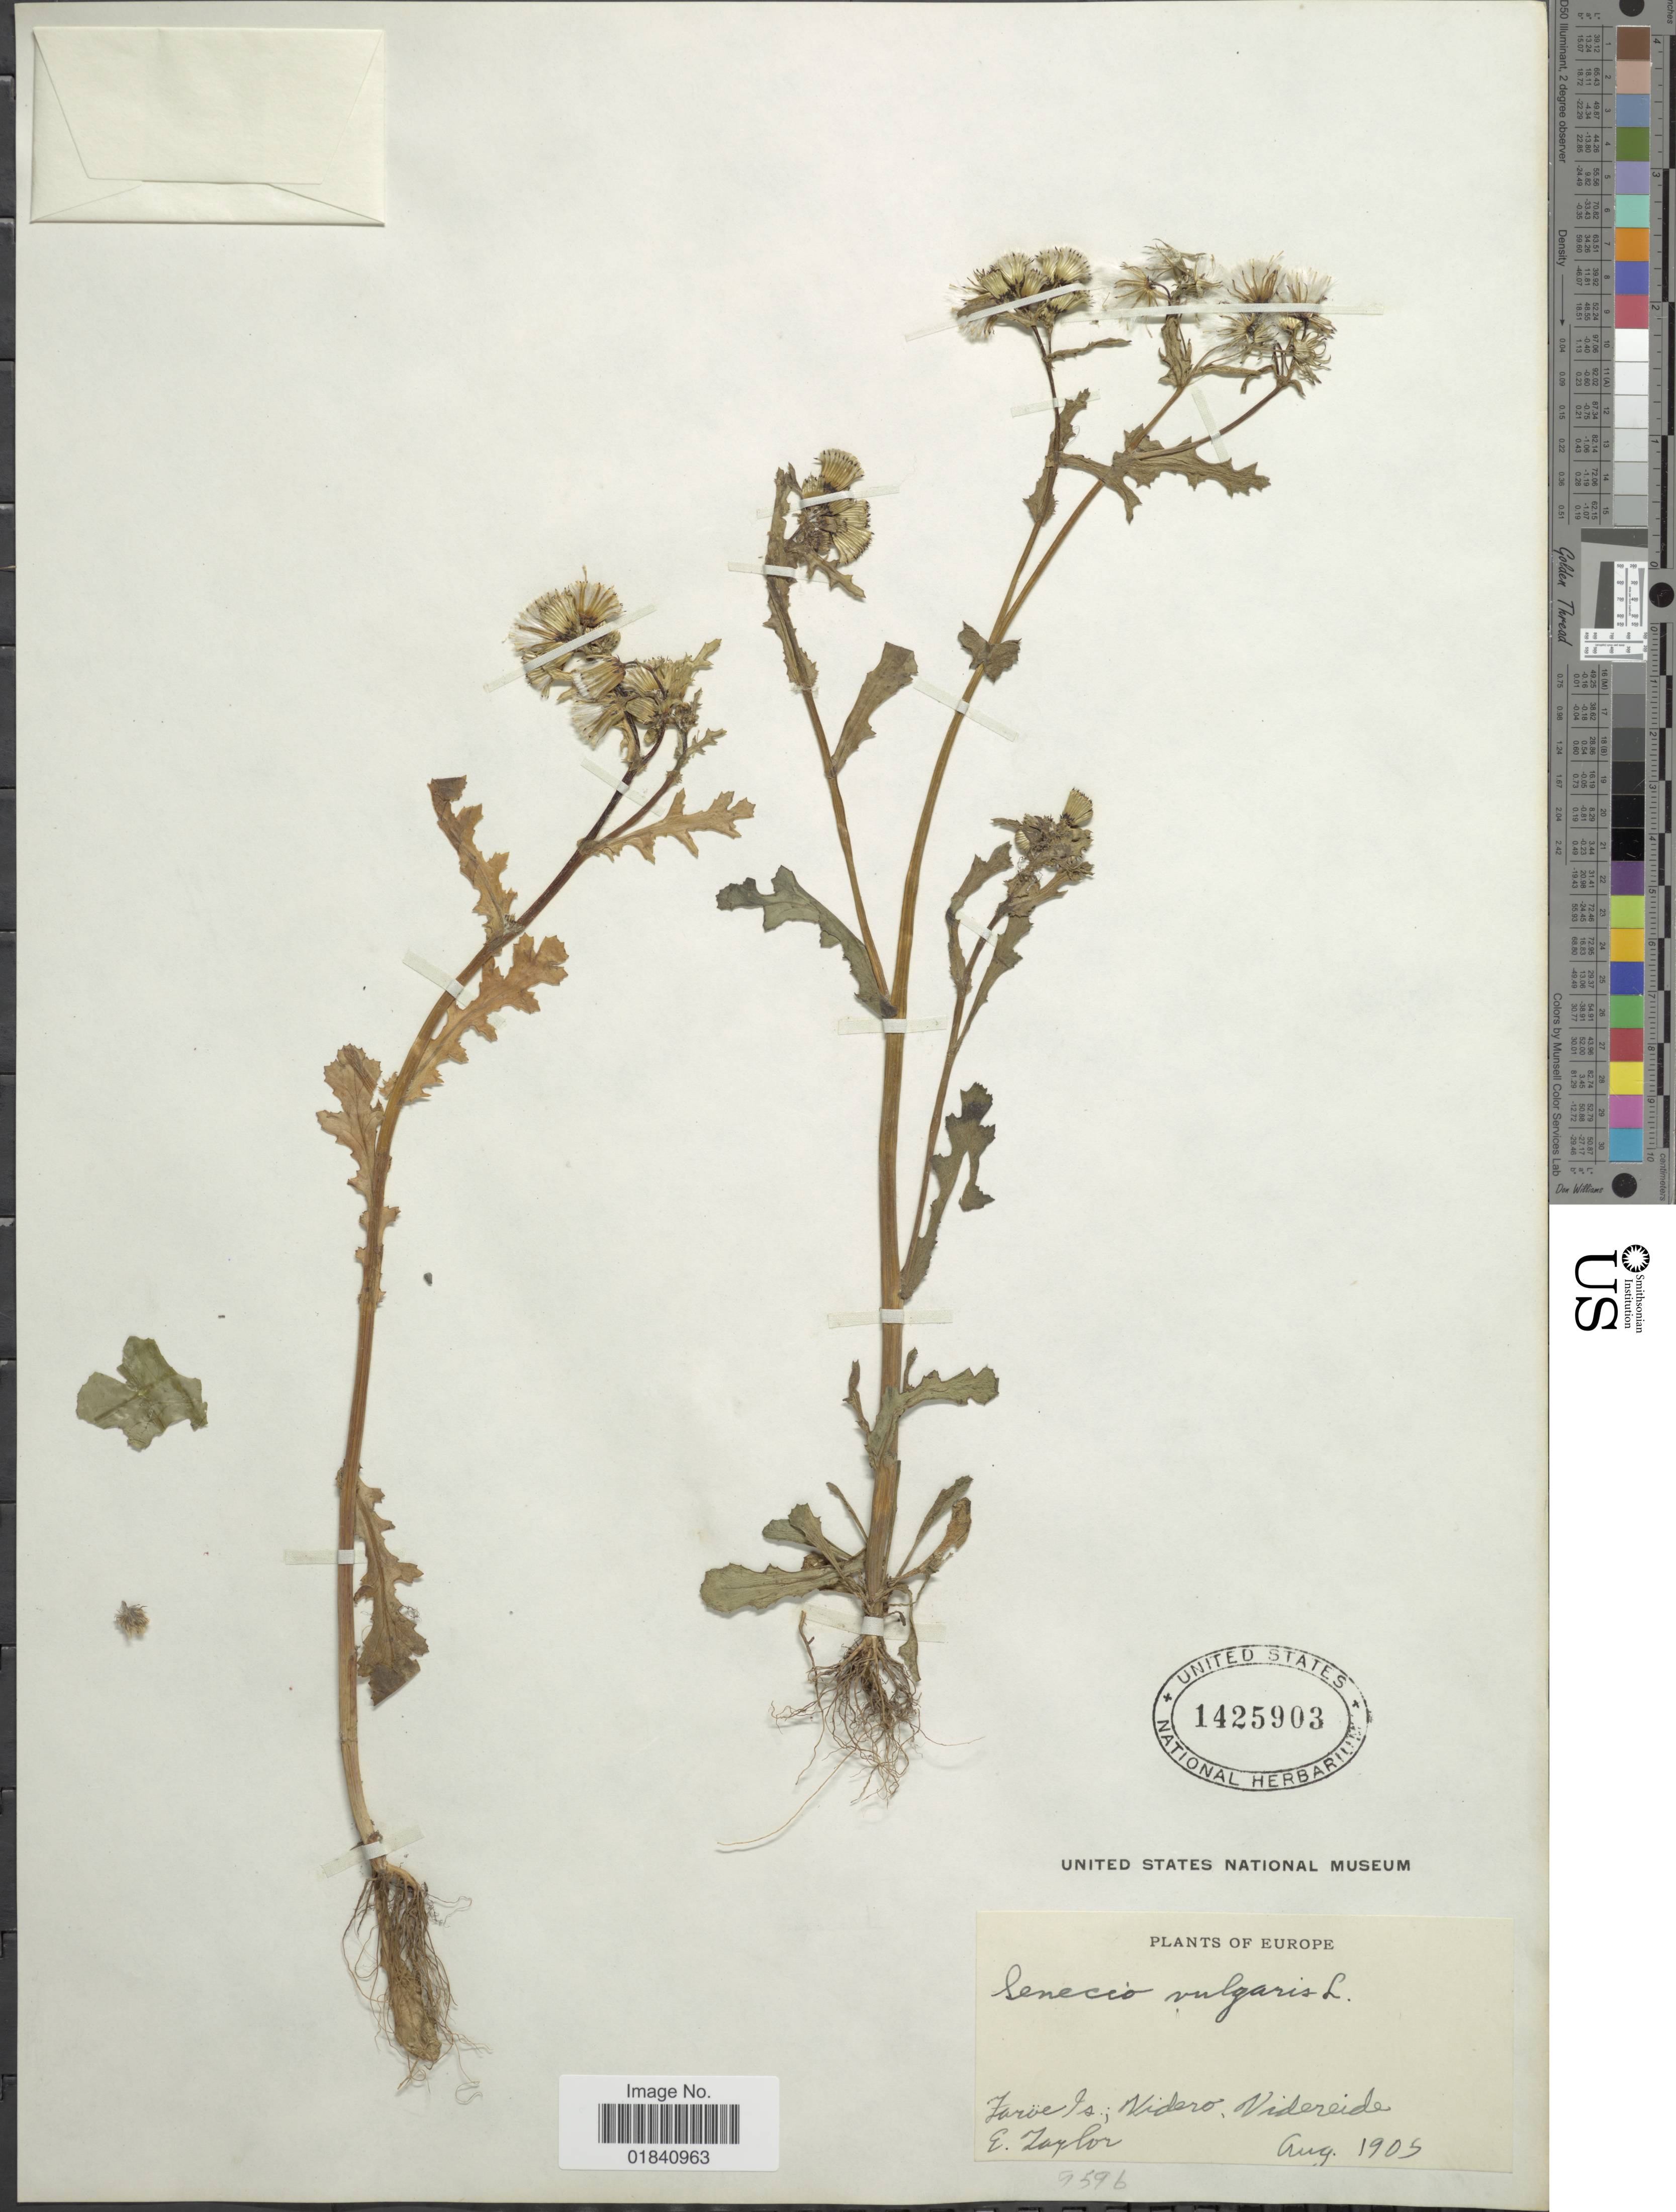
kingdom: Plantae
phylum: Tracheophyta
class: Magnoliopsida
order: Asterales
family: Asteraceae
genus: Senecio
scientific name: Senecio vulgaris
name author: L.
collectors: E. Taylor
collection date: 1905-08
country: Denmark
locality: Europe. Faroe Is.; Videro, Videreide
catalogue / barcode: US 1425903